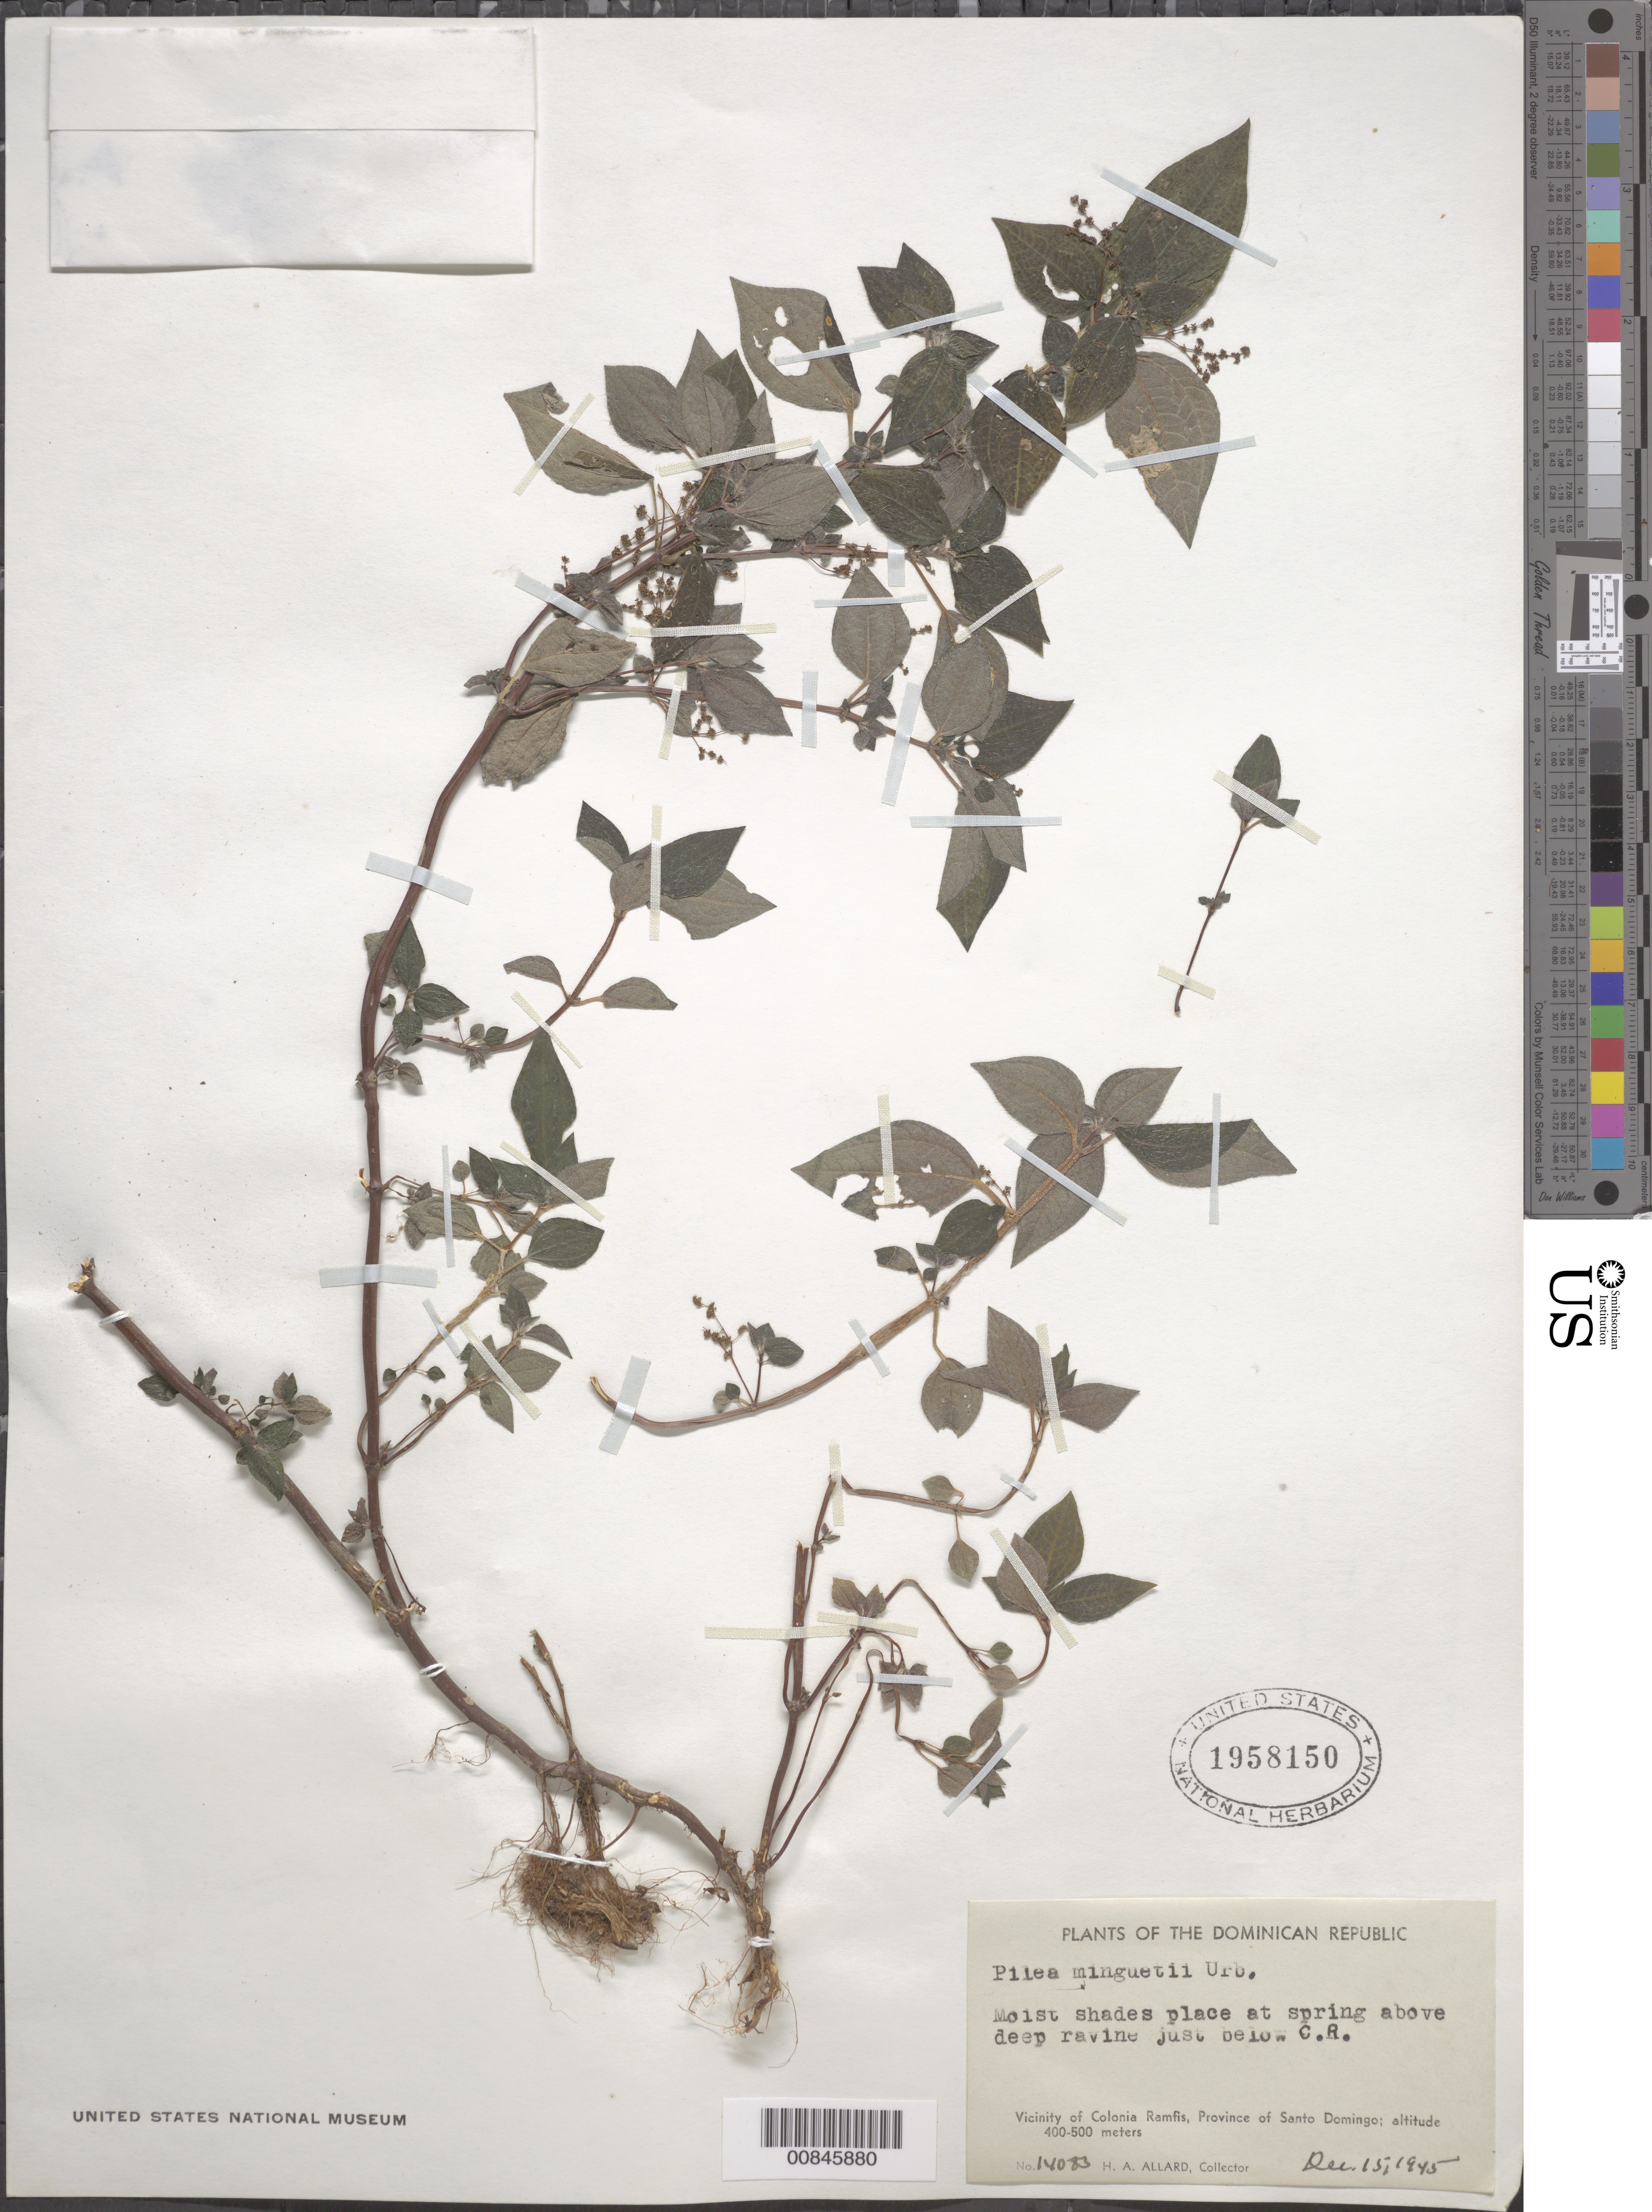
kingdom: Plantae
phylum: Tracheophyta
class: Magnoliopsida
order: Rosales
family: Urticaceae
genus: Pilea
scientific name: Pilea minguetii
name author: Urb.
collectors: H. A. Allard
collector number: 14083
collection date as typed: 15 Dec 1945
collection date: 1945-12-15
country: Dominican Republic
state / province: Distrito Nacional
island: Hispaniola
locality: Vicinity of Colonia Ramfis, Province of Santo Domingo (obsolete). At spring above deep ravine just below C.R.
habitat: Moist shaded place at spring.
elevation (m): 400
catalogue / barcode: US 1958150